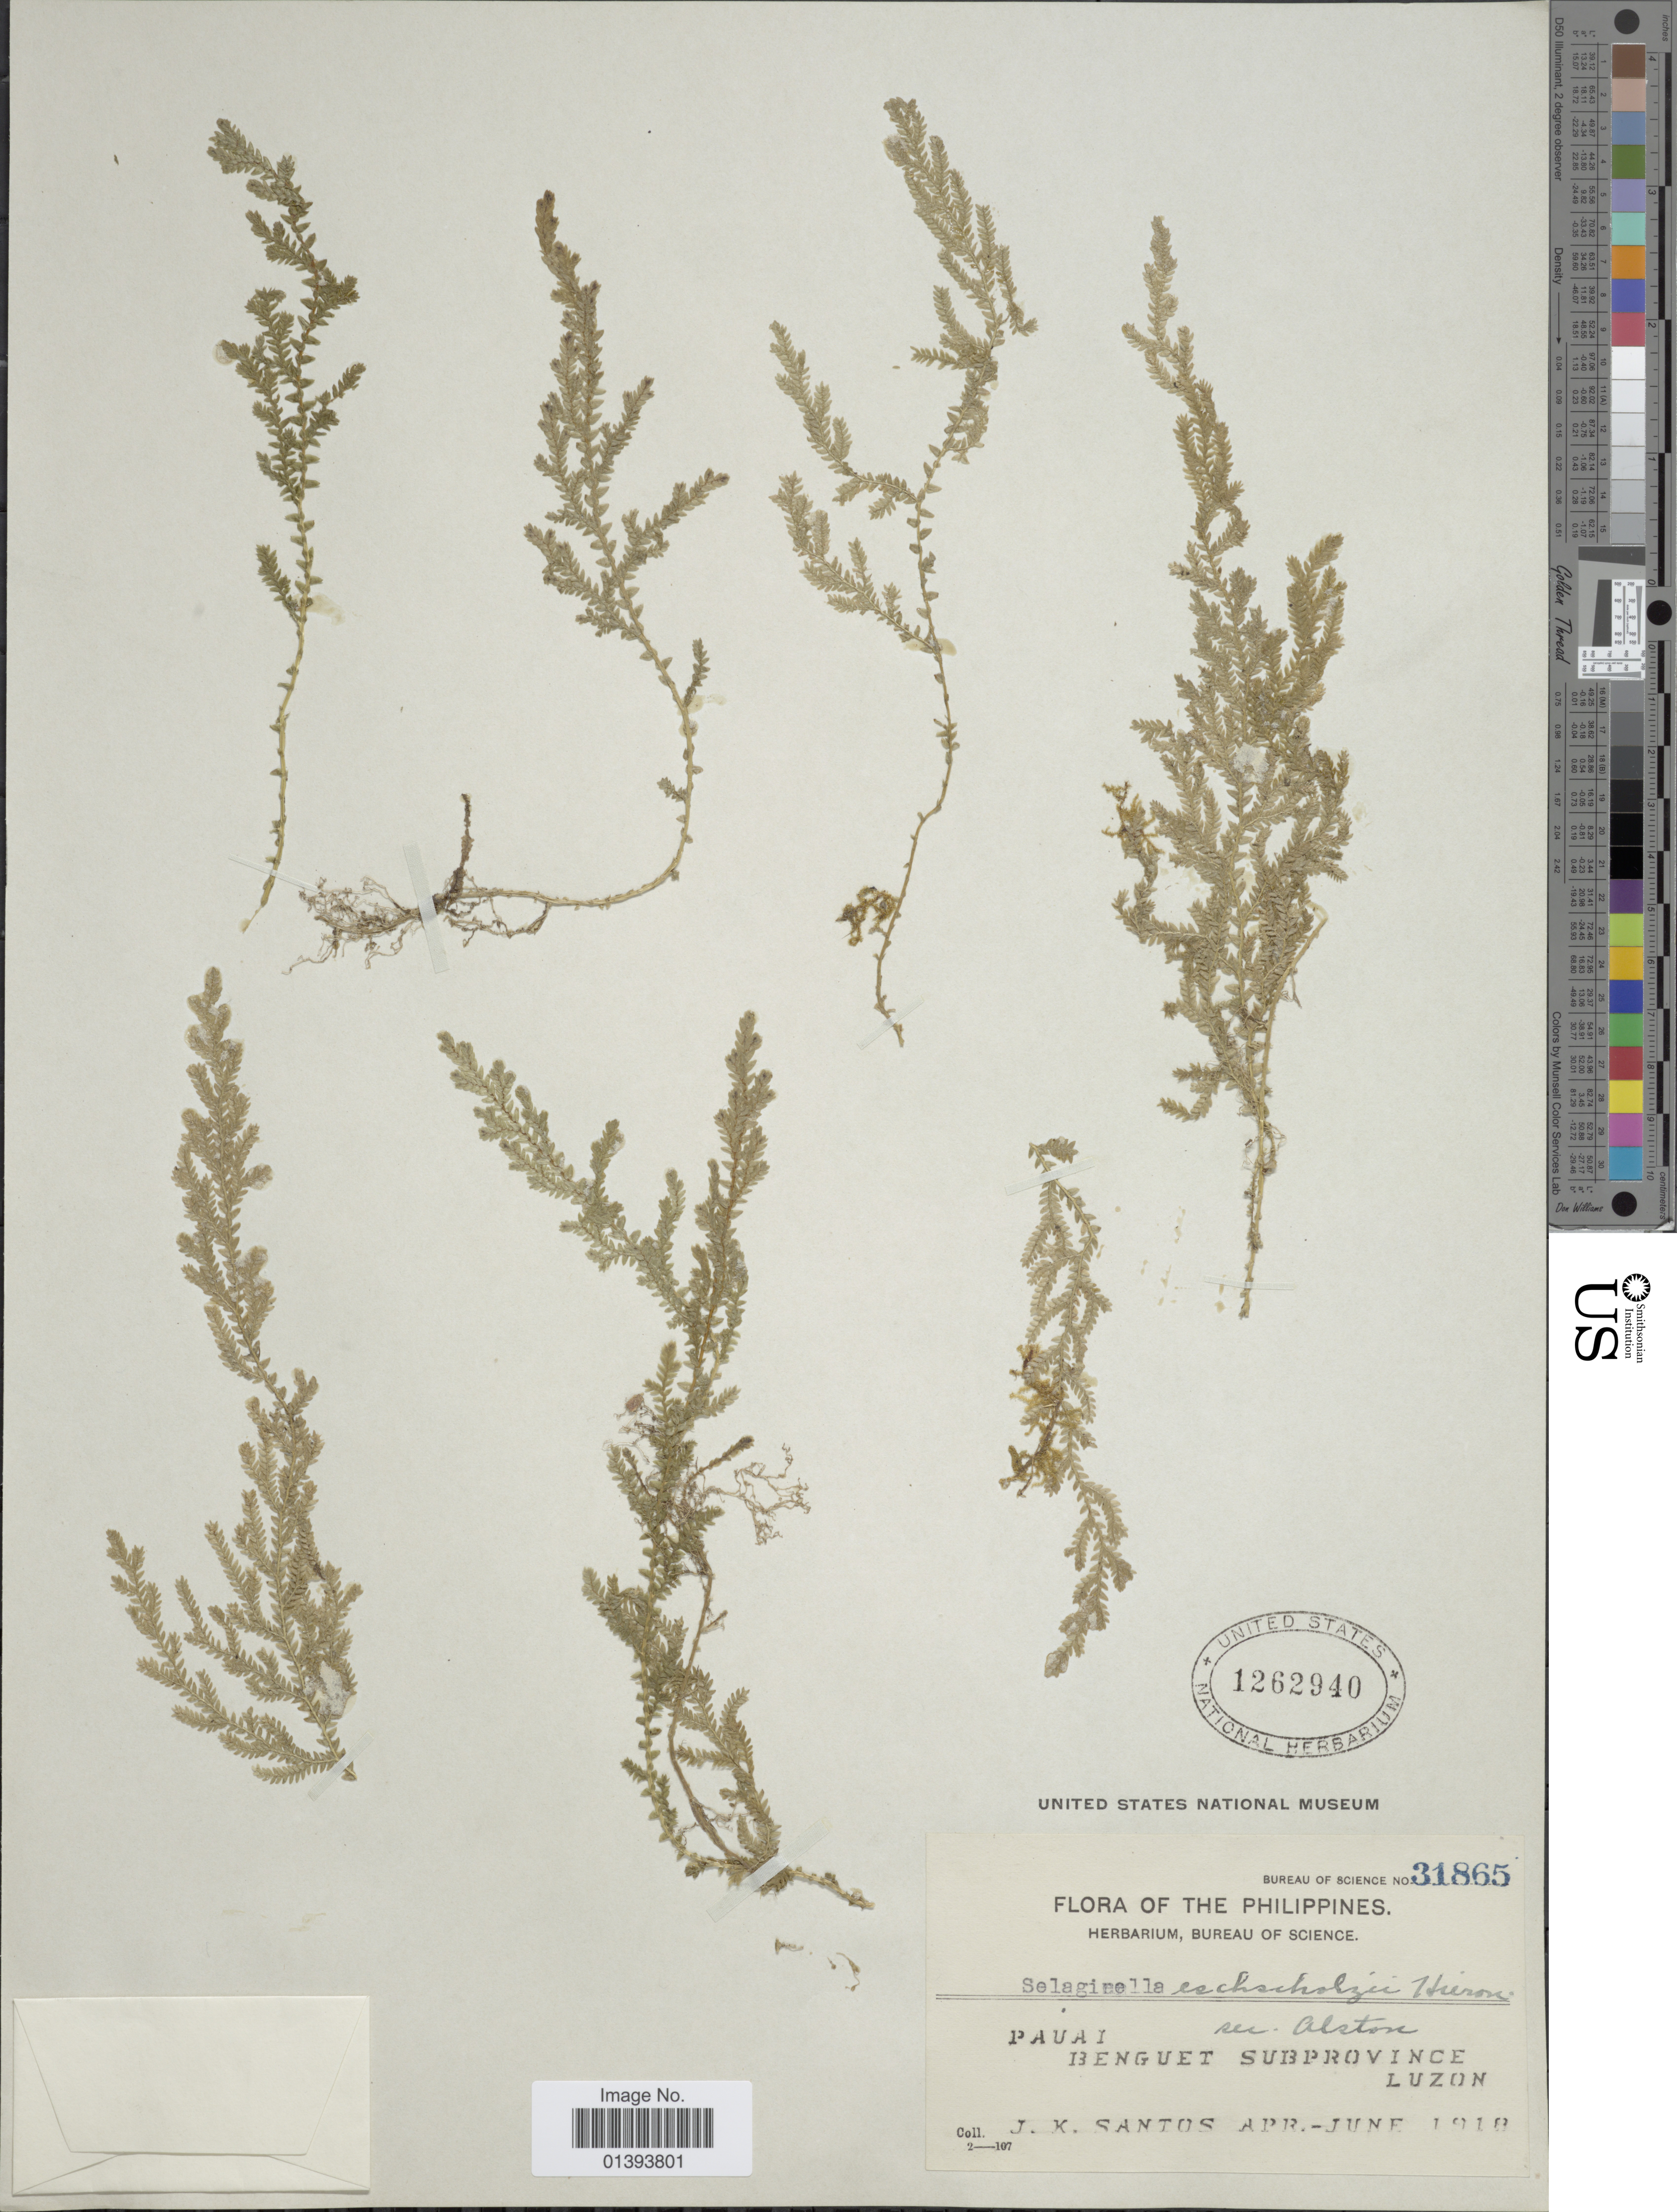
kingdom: Plantae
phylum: Tracheophyta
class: Lycopodiopsida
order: Selaginellales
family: Selaginellaceae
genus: Selaginella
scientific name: Selaginella eschscholzii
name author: Hieron.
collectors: J. K. Santos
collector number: Bureau of Science 31865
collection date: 1918-04/1918-06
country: Philippines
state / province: Central Luzon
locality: Pauai, Benguet Subprovince, Luzon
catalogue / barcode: US 1262940